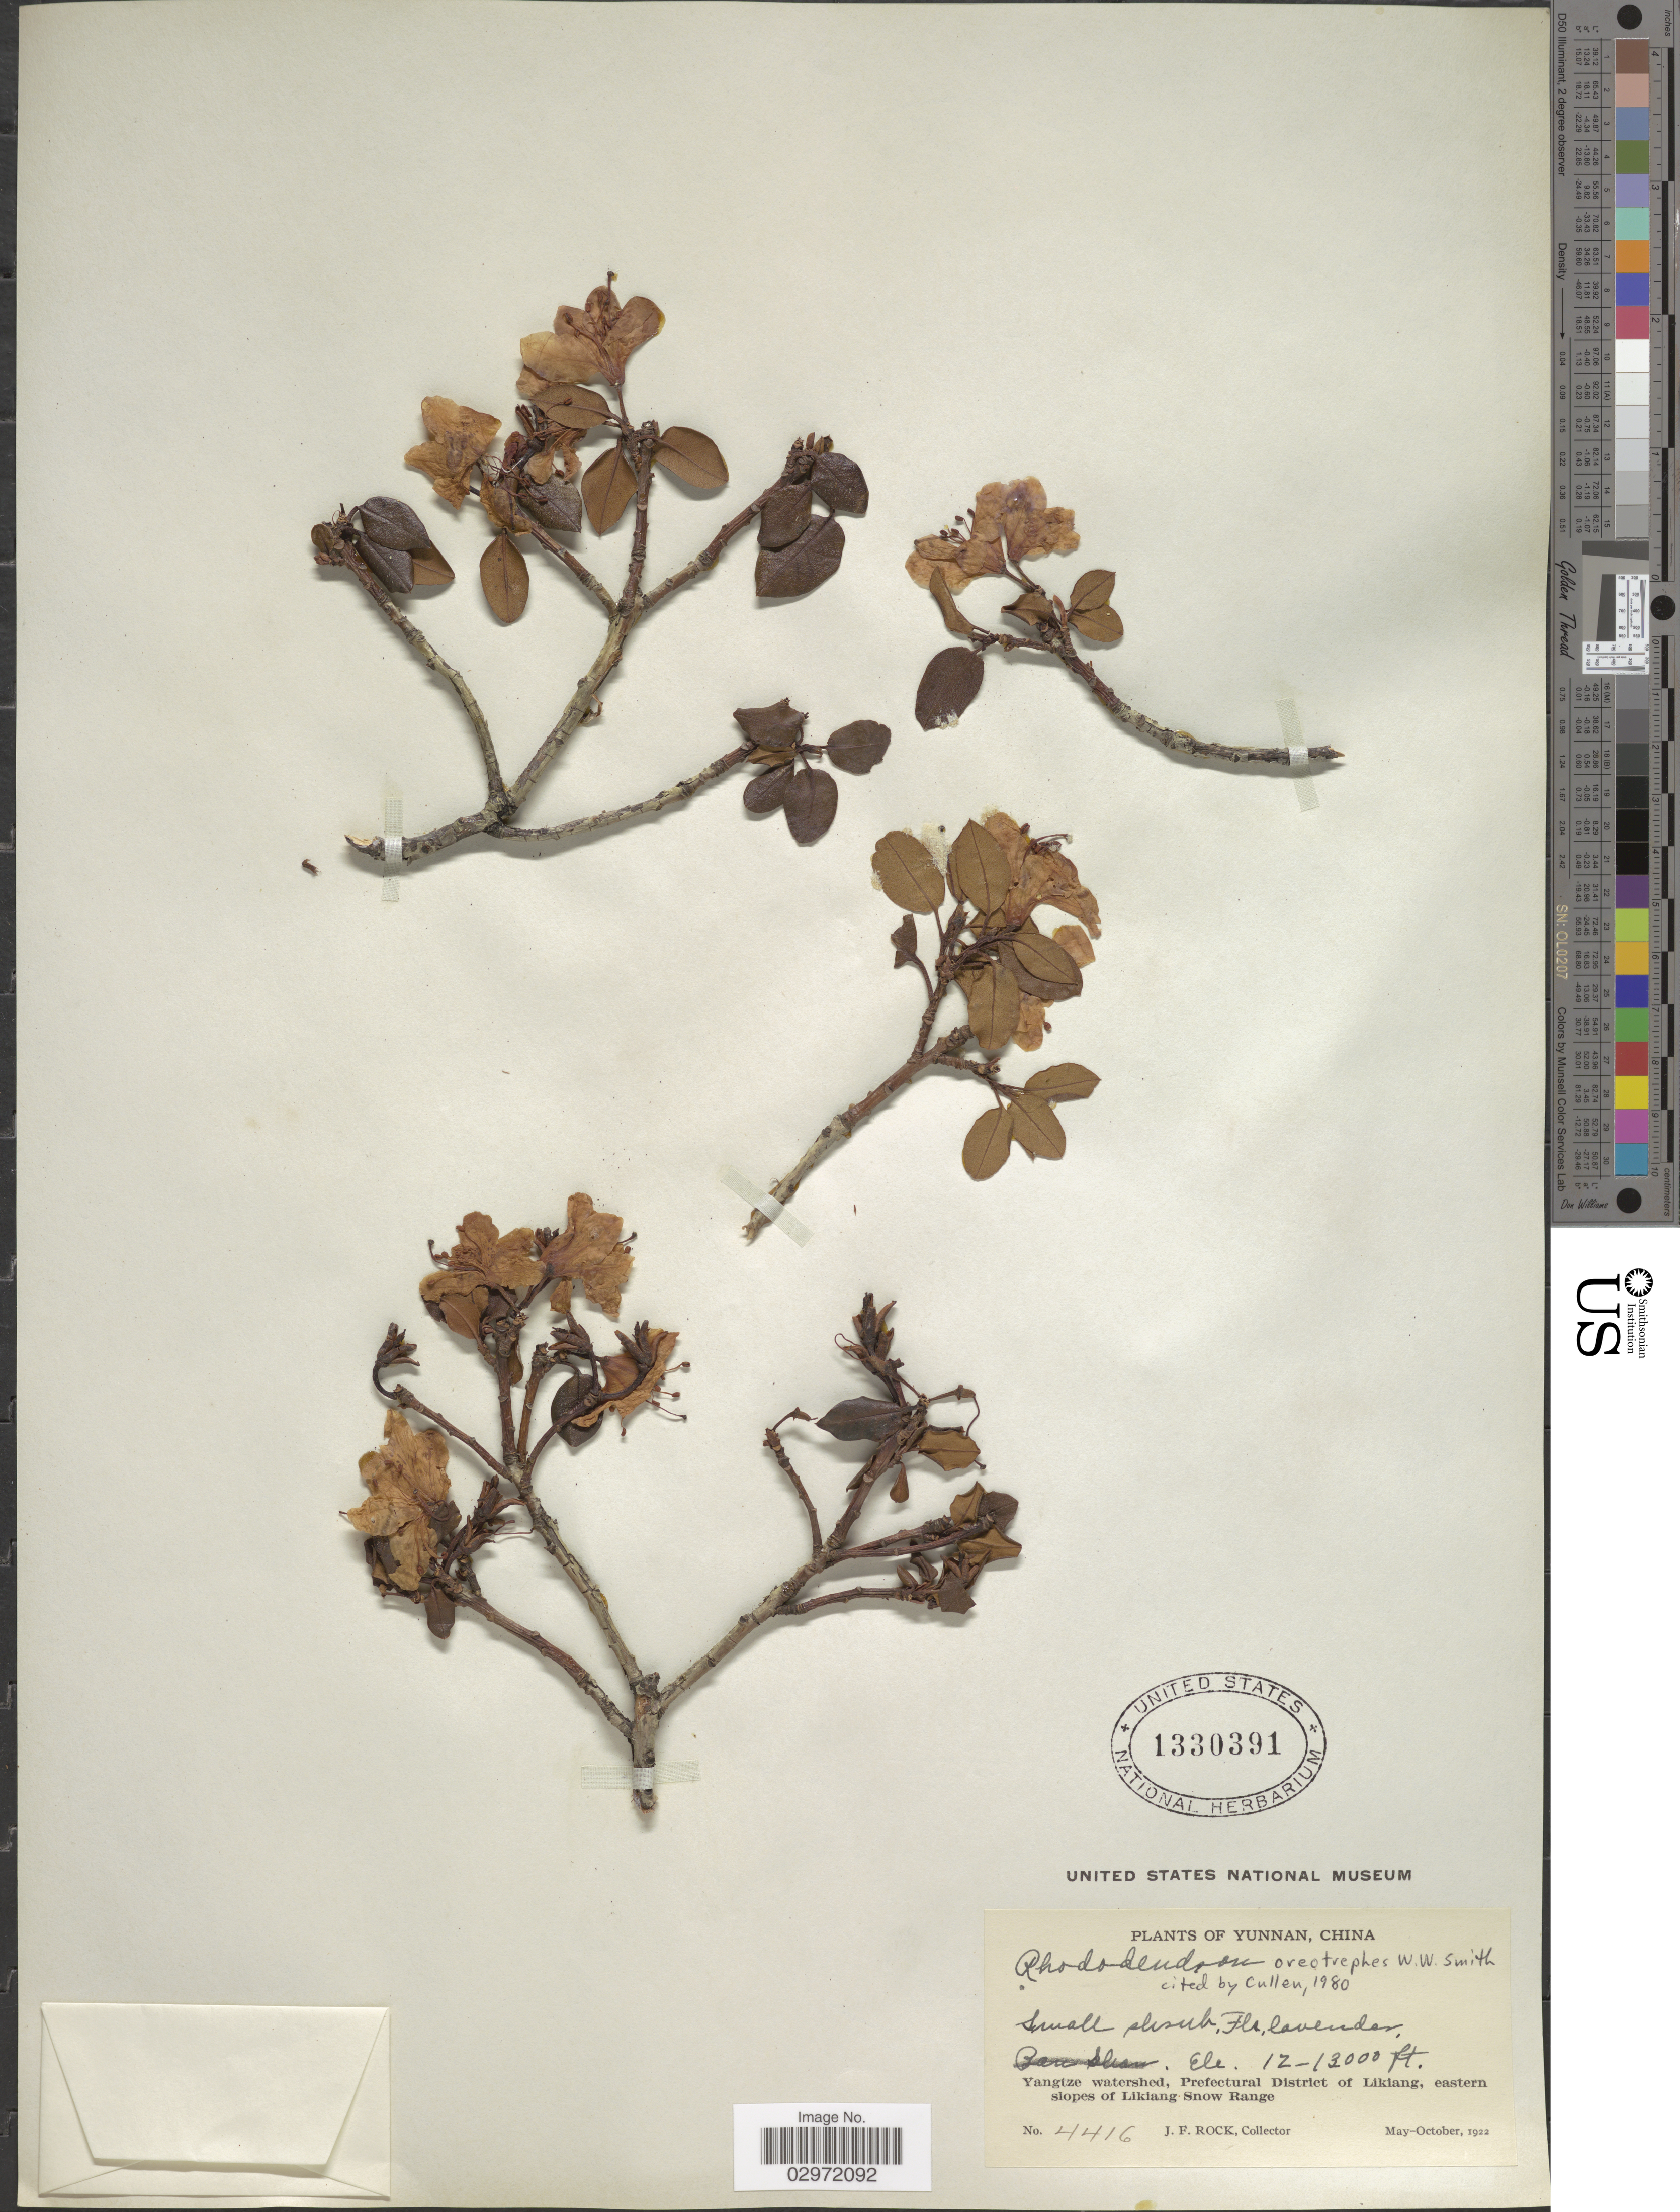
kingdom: Plantae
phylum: Tracheophyta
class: Magnoliopsida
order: Ericales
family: Ericaceae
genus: Rhododendron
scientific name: Rhododendron oreotrephes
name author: W.W. Sm.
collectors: J. Rock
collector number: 4416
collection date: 1922-05/1922-10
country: China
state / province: Yunnan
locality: Yangtze watershed, Prefectural District of Likiang, eastern slopes of Likiang Snow Range.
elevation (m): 3658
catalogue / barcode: US 1330391